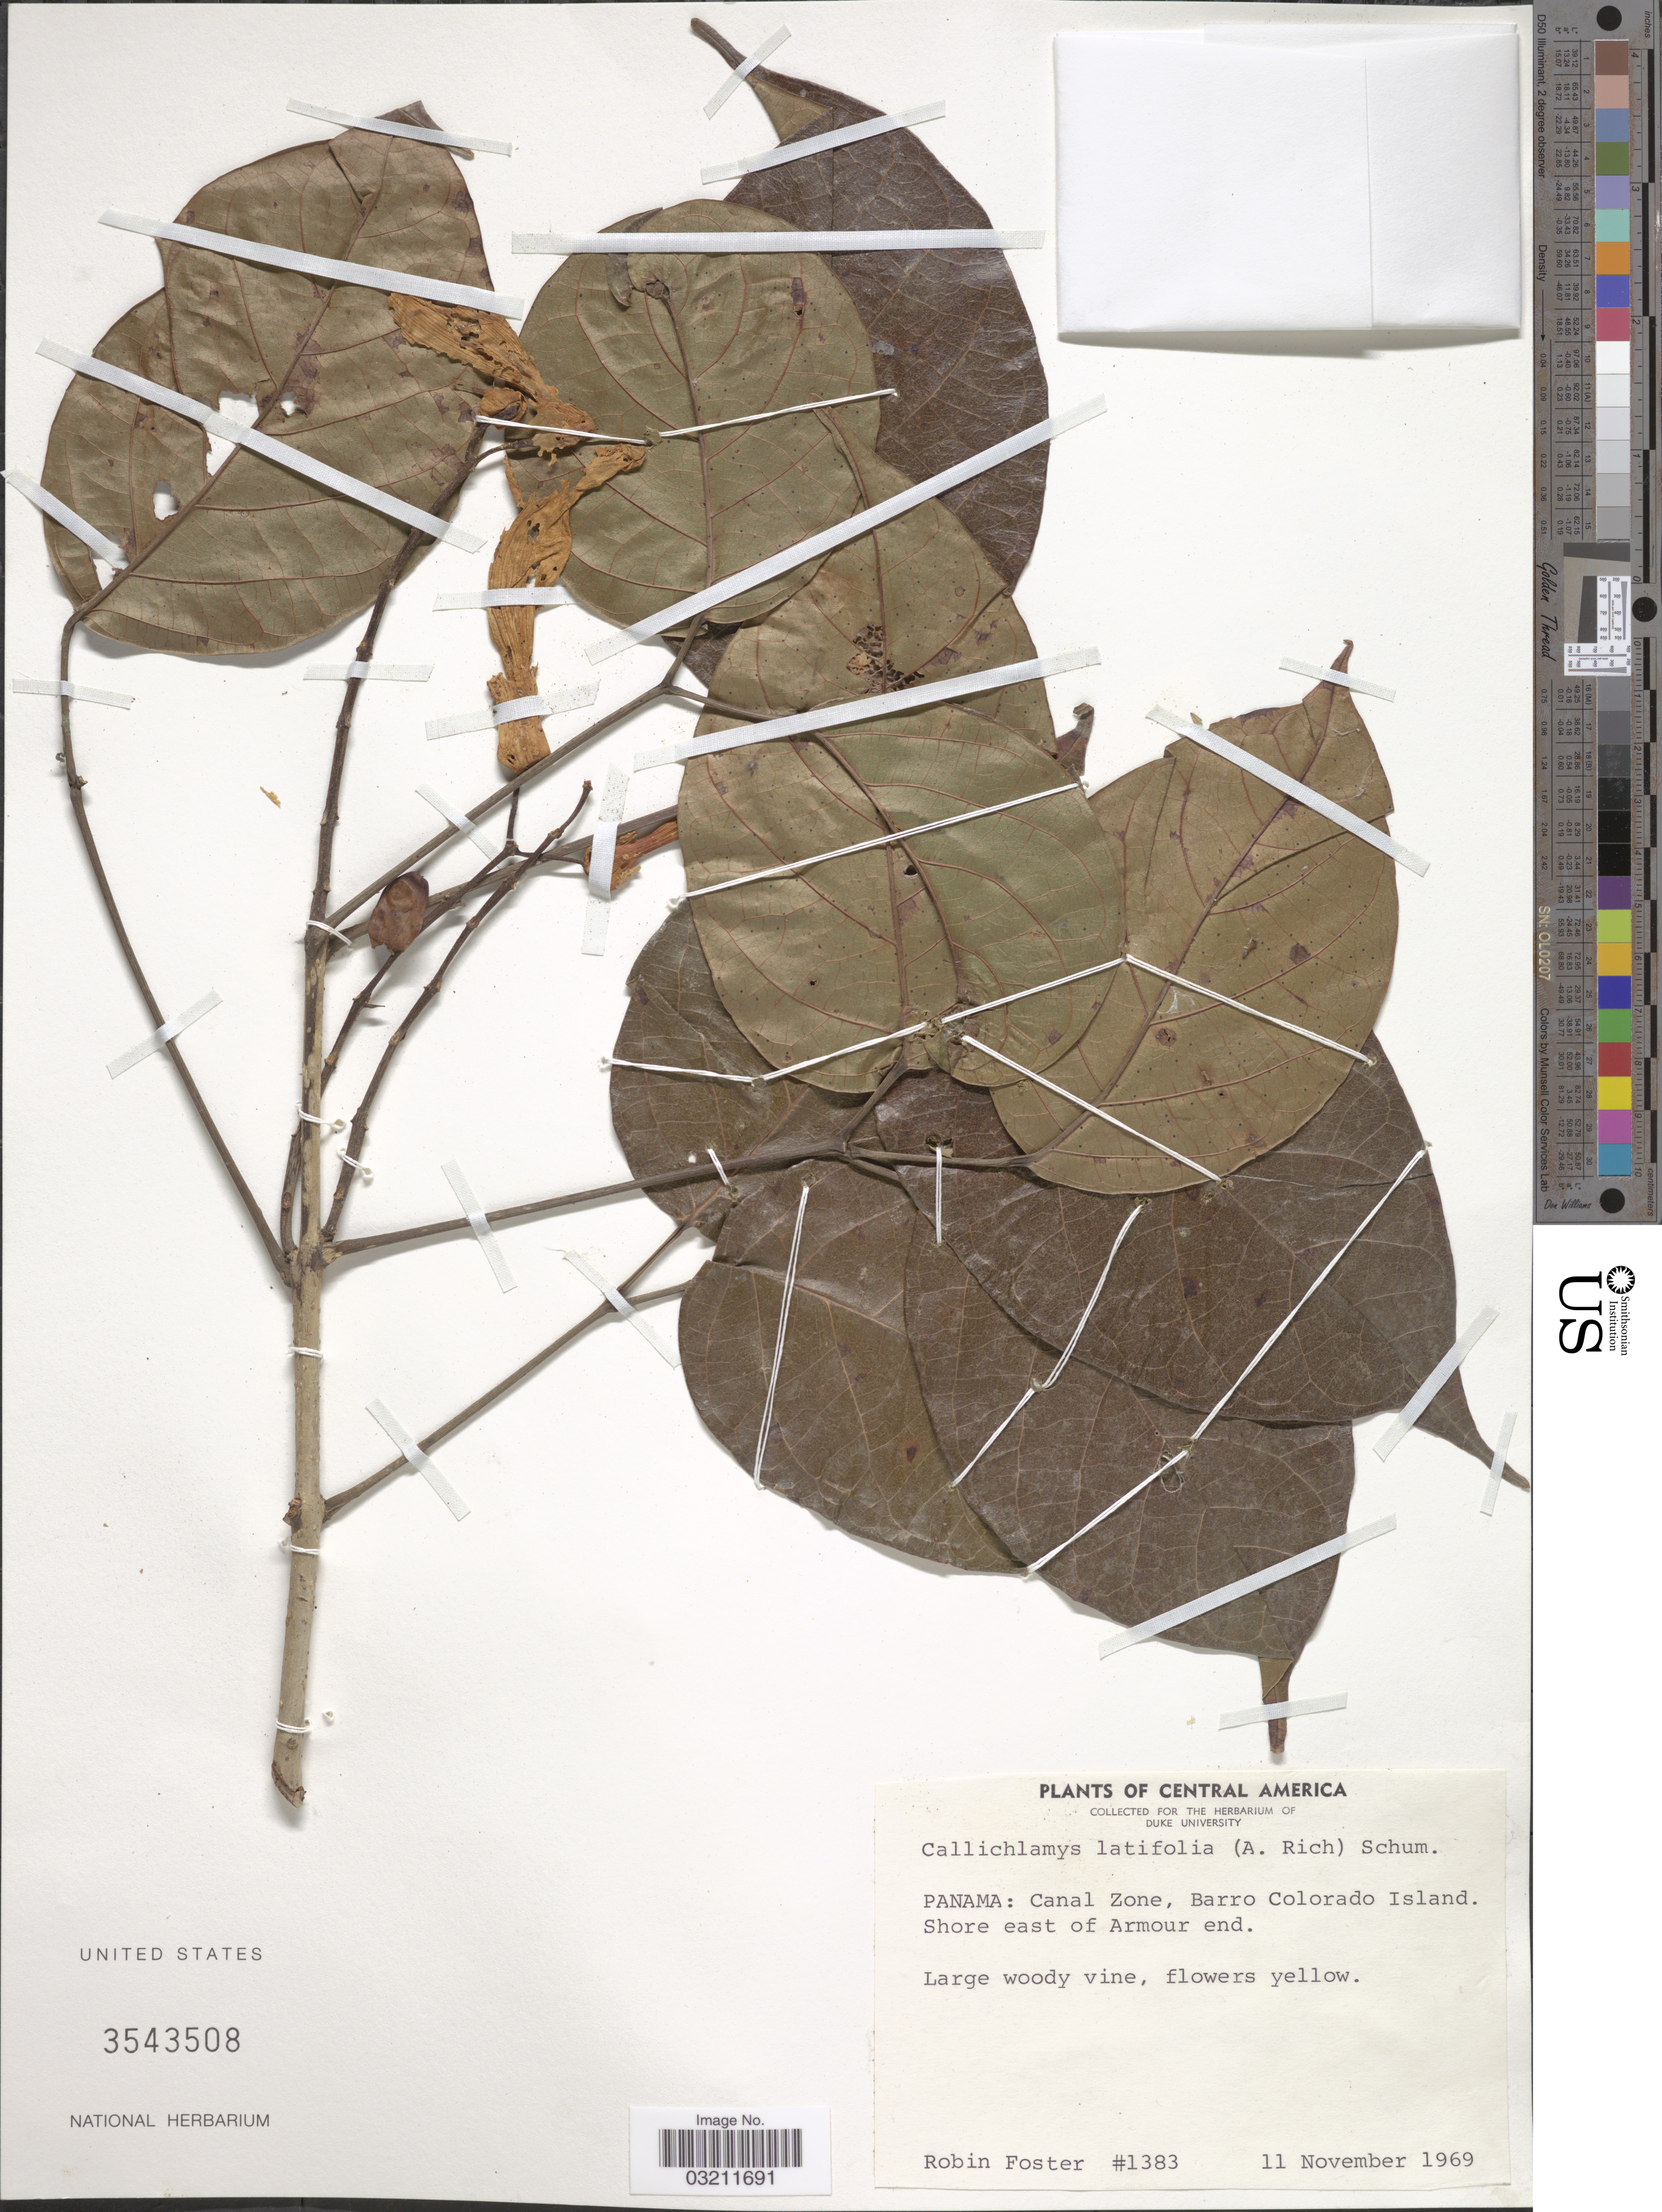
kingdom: Plantae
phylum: Tracheophyta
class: Magnoliopsida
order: Lamiales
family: Bignoniaceae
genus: Callichlamys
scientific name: Callichlamys latifolia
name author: (Rich.) K. Schum.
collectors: R. B. Foster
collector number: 1383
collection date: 1969-11-11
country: Panama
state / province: Panamá Oeste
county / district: Canal Zone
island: Barro Colorado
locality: Canal Zone, Barro Colorado Island. Shore east of Armour end.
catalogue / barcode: US 3543508